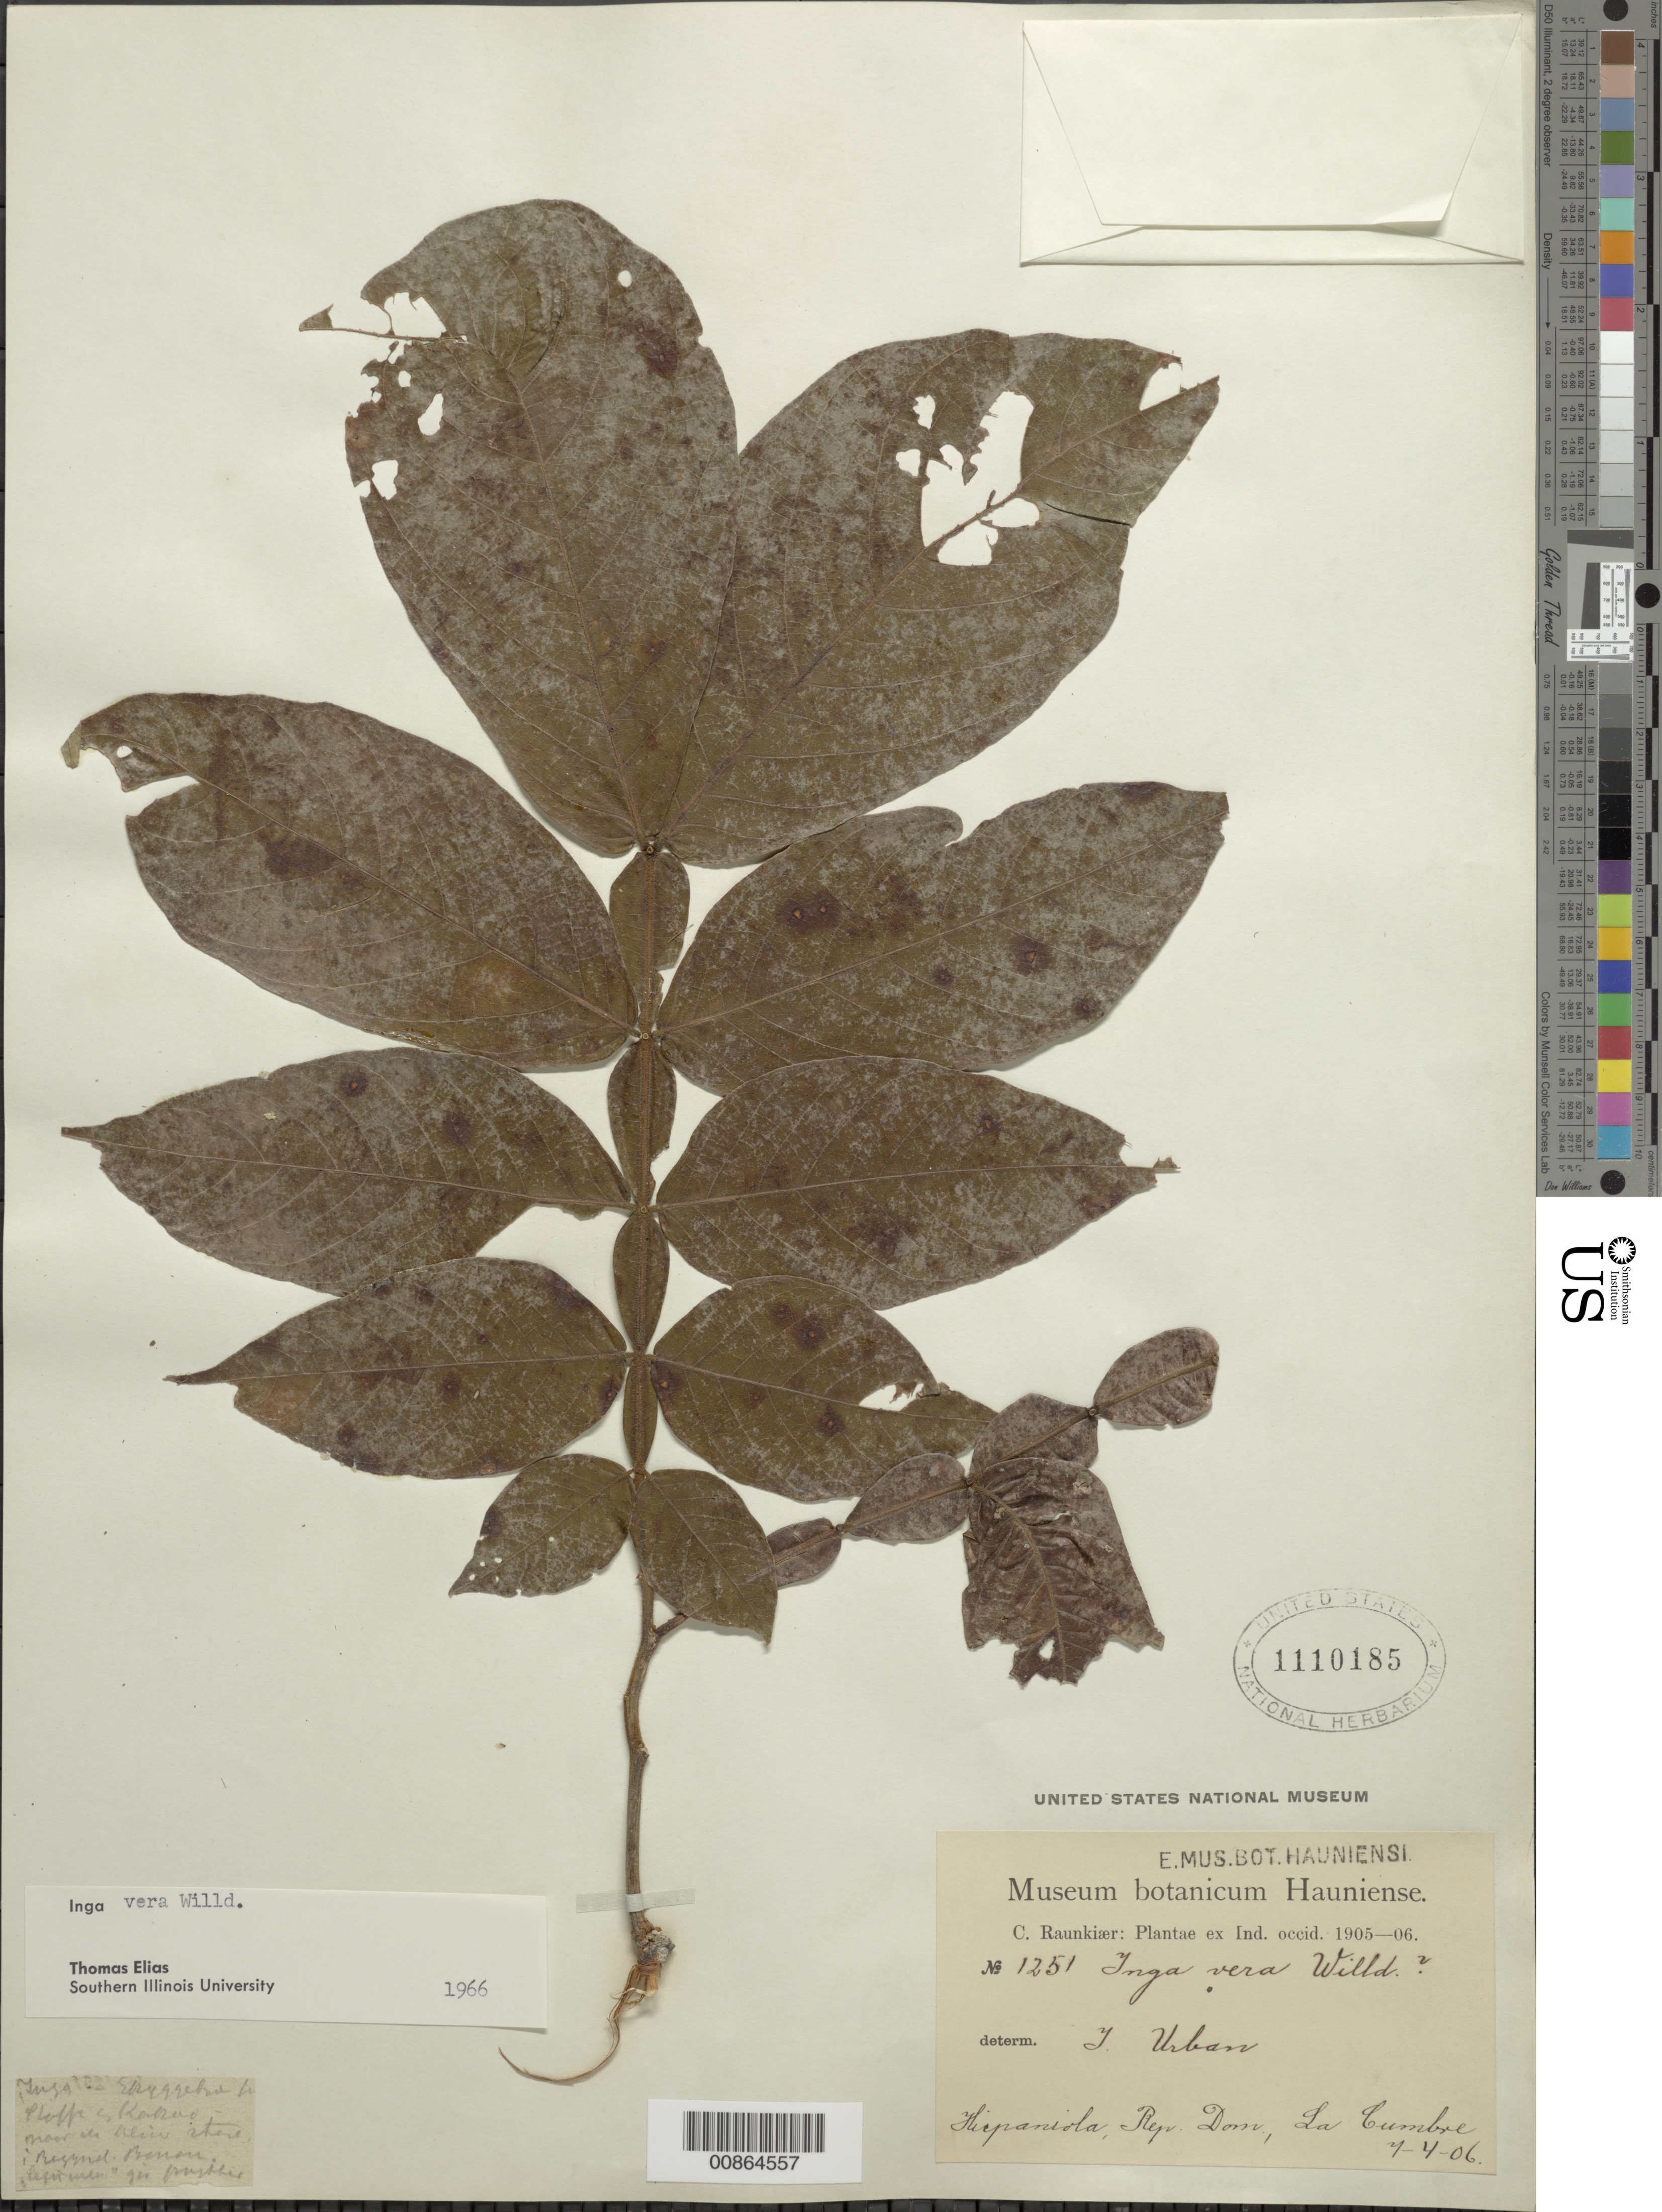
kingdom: Plantae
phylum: Tracheophyta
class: Magnoliopsida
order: Fabales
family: Fabaceae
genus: Inga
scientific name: Inga vera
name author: Willd.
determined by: Elias, T., (SIU), Southern Illinois University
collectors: C. C. Raunkiaer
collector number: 1251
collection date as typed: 07 Apr 1906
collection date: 1906-04-07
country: Dominican Republic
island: Hispaniola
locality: La Cumbre.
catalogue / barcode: US 1110185